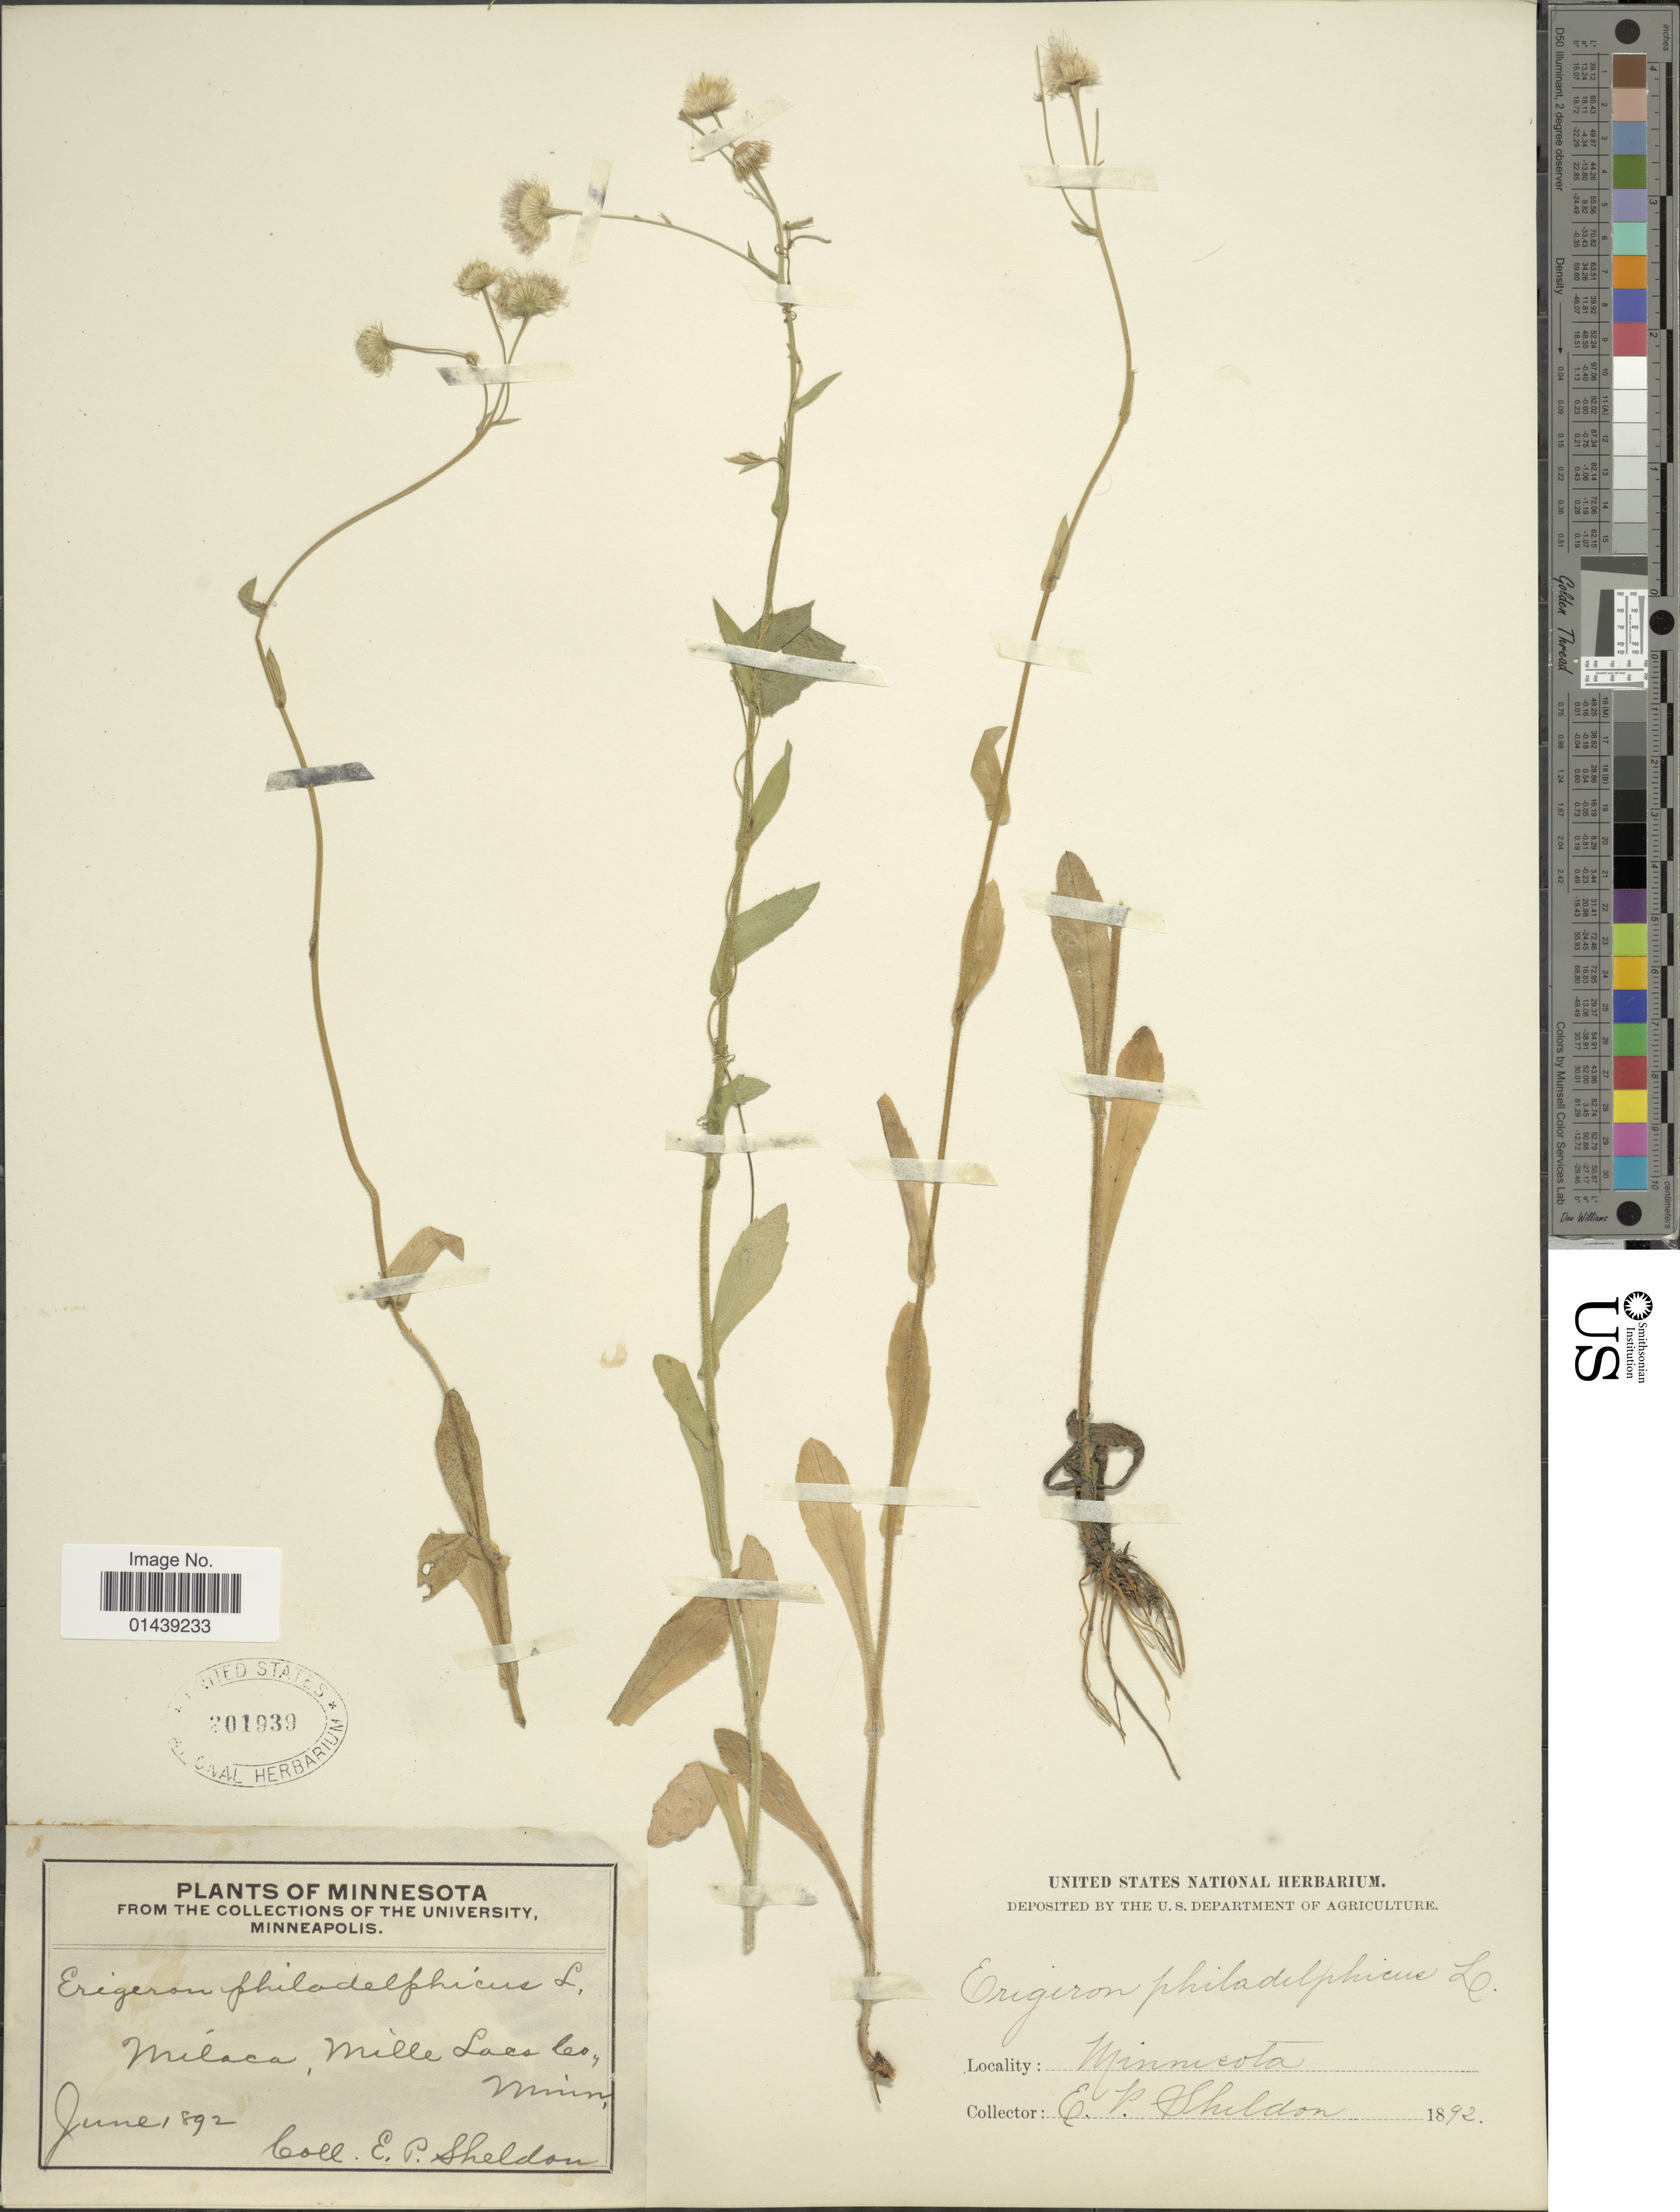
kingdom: Plantae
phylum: Tracheophyta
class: Magnoliopsida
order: Asterales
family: Asteraceae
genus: Erigeron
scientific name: Erigeron philadelphicus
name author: L.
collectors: E. P. Sheldon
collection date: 1892-06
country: United States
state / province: Minnesota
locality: Milaca, Mille Lacs Co.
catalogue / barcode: US 201939